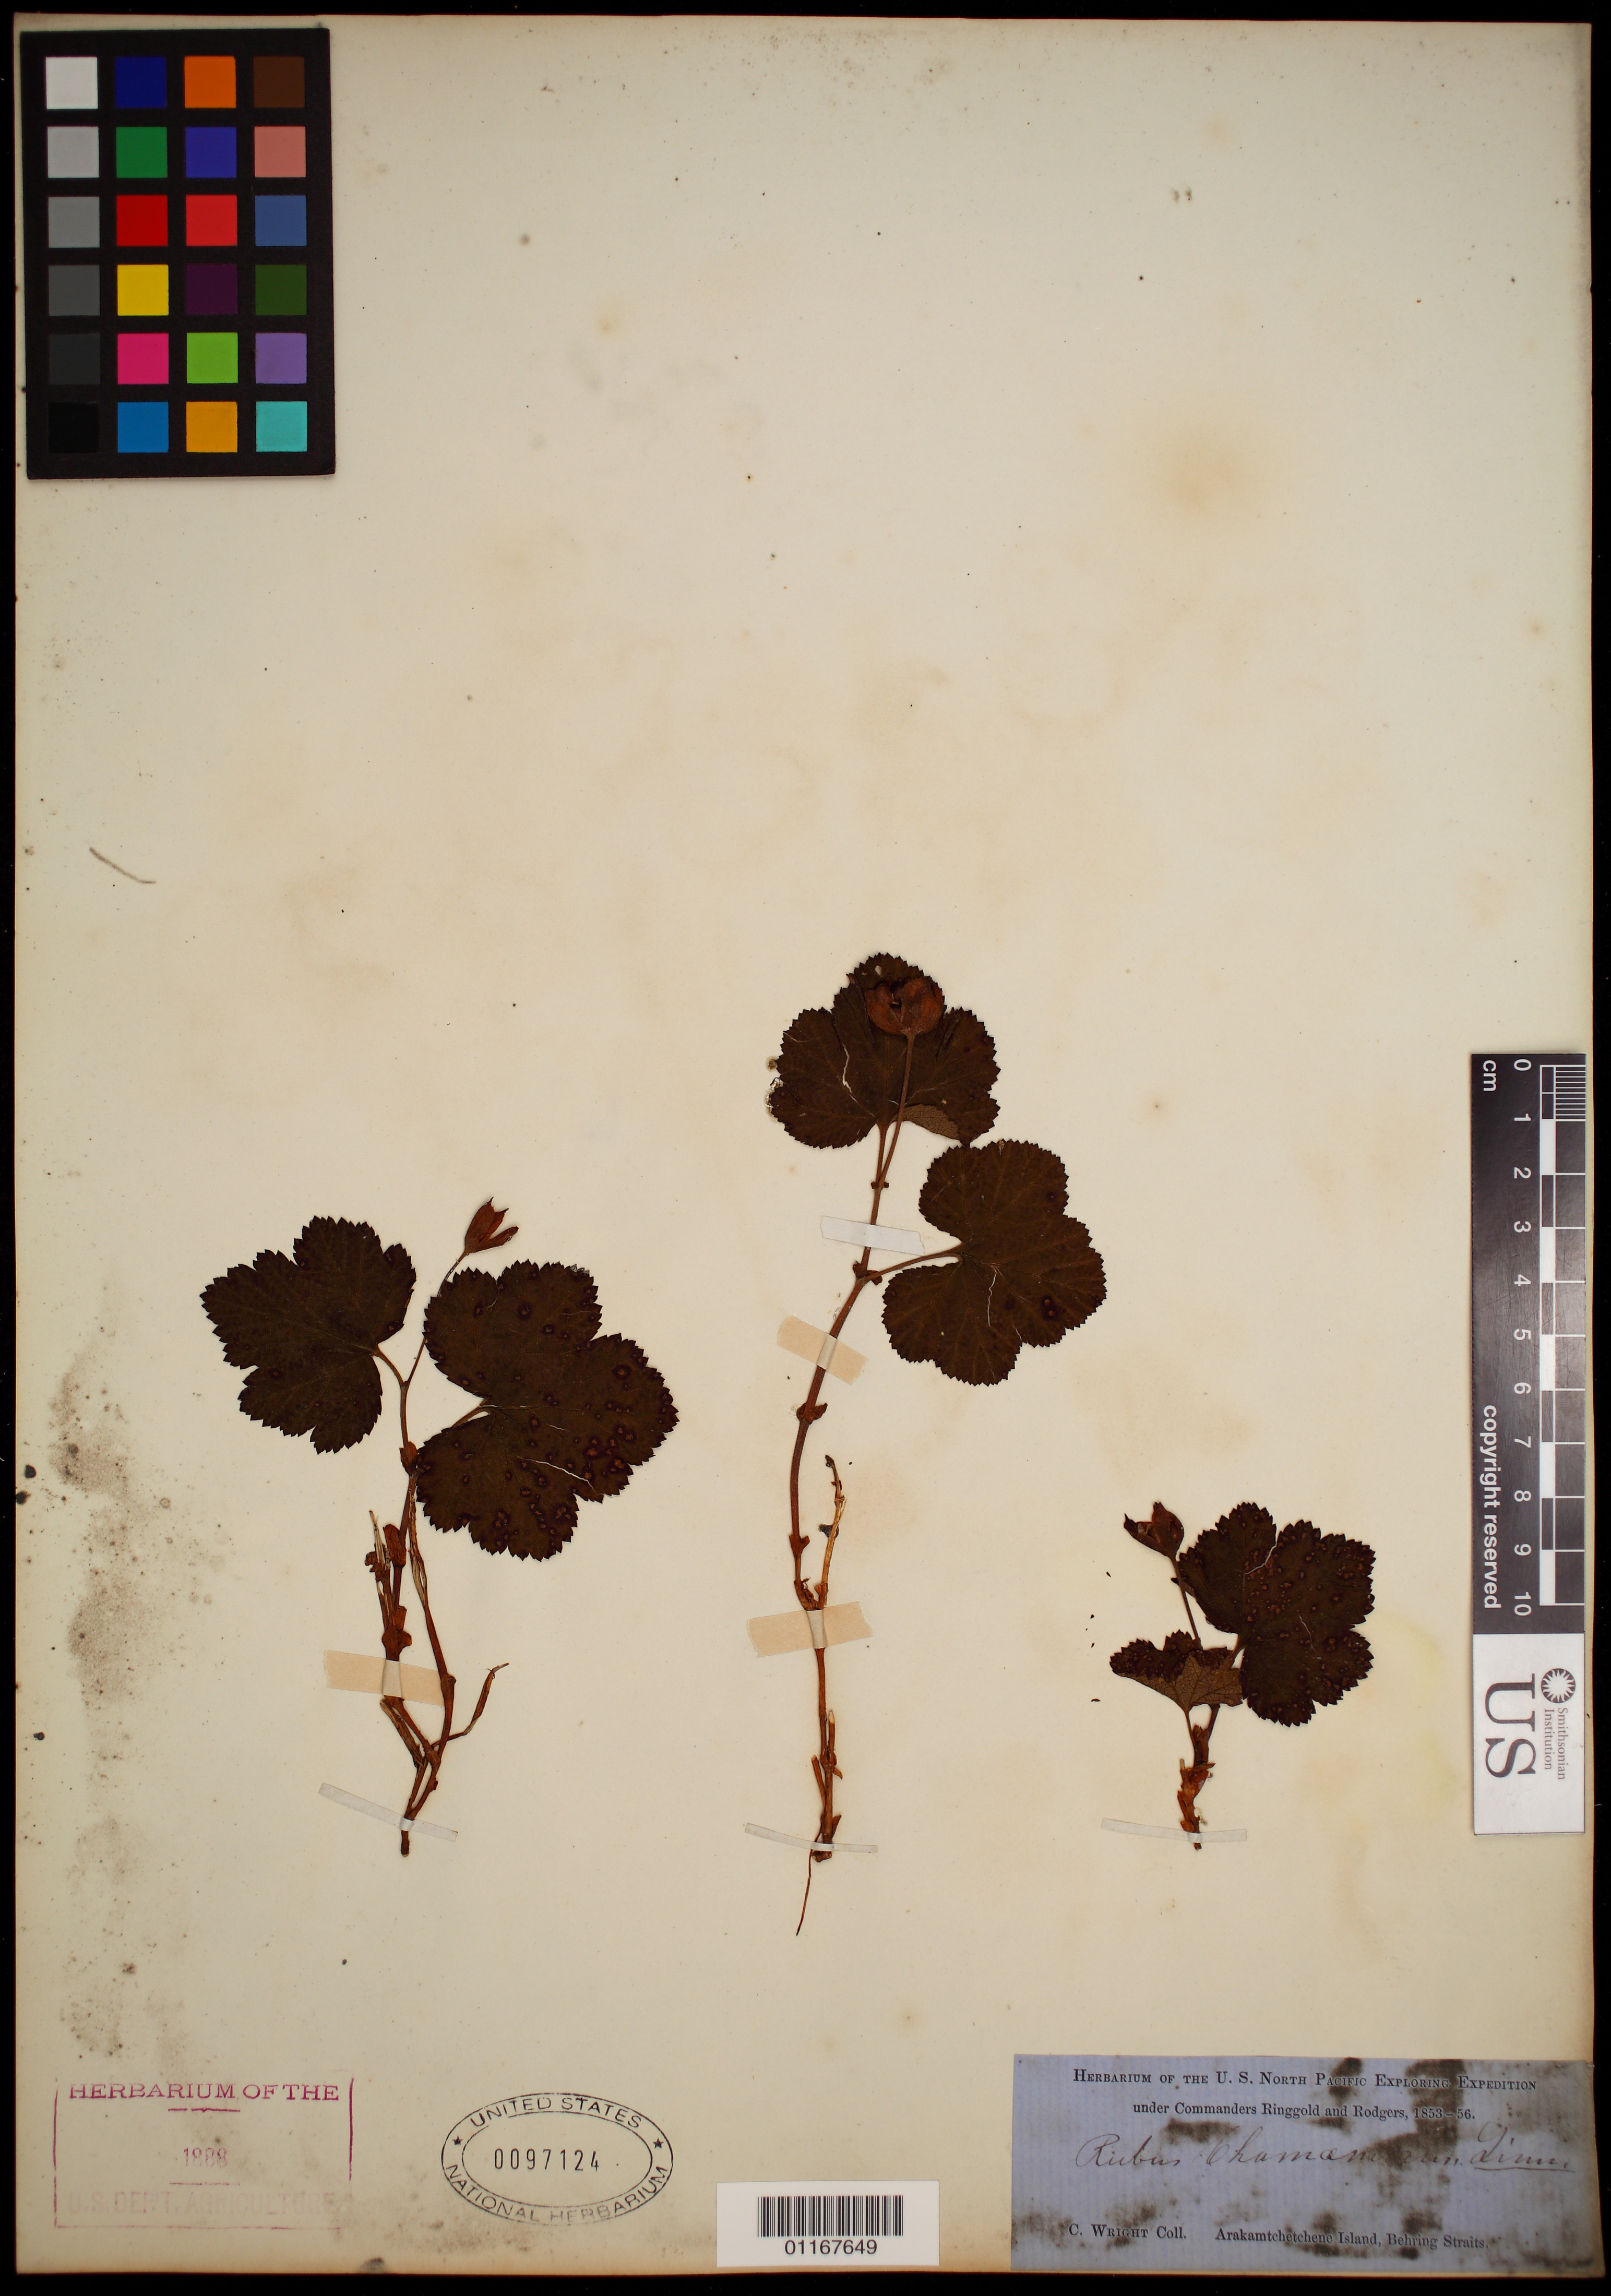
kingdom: Plantae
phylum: Tracheophyta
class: Magnoliopsida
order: Rosales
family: Rosaceae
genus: Rubus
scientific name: Rubus chamaemorus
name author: L.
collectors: C. Wright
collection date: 1853/1856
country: Russian Federation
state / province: Chukotka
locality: Arakamtchetchene I. Bering Straits.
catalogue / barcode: US 97124